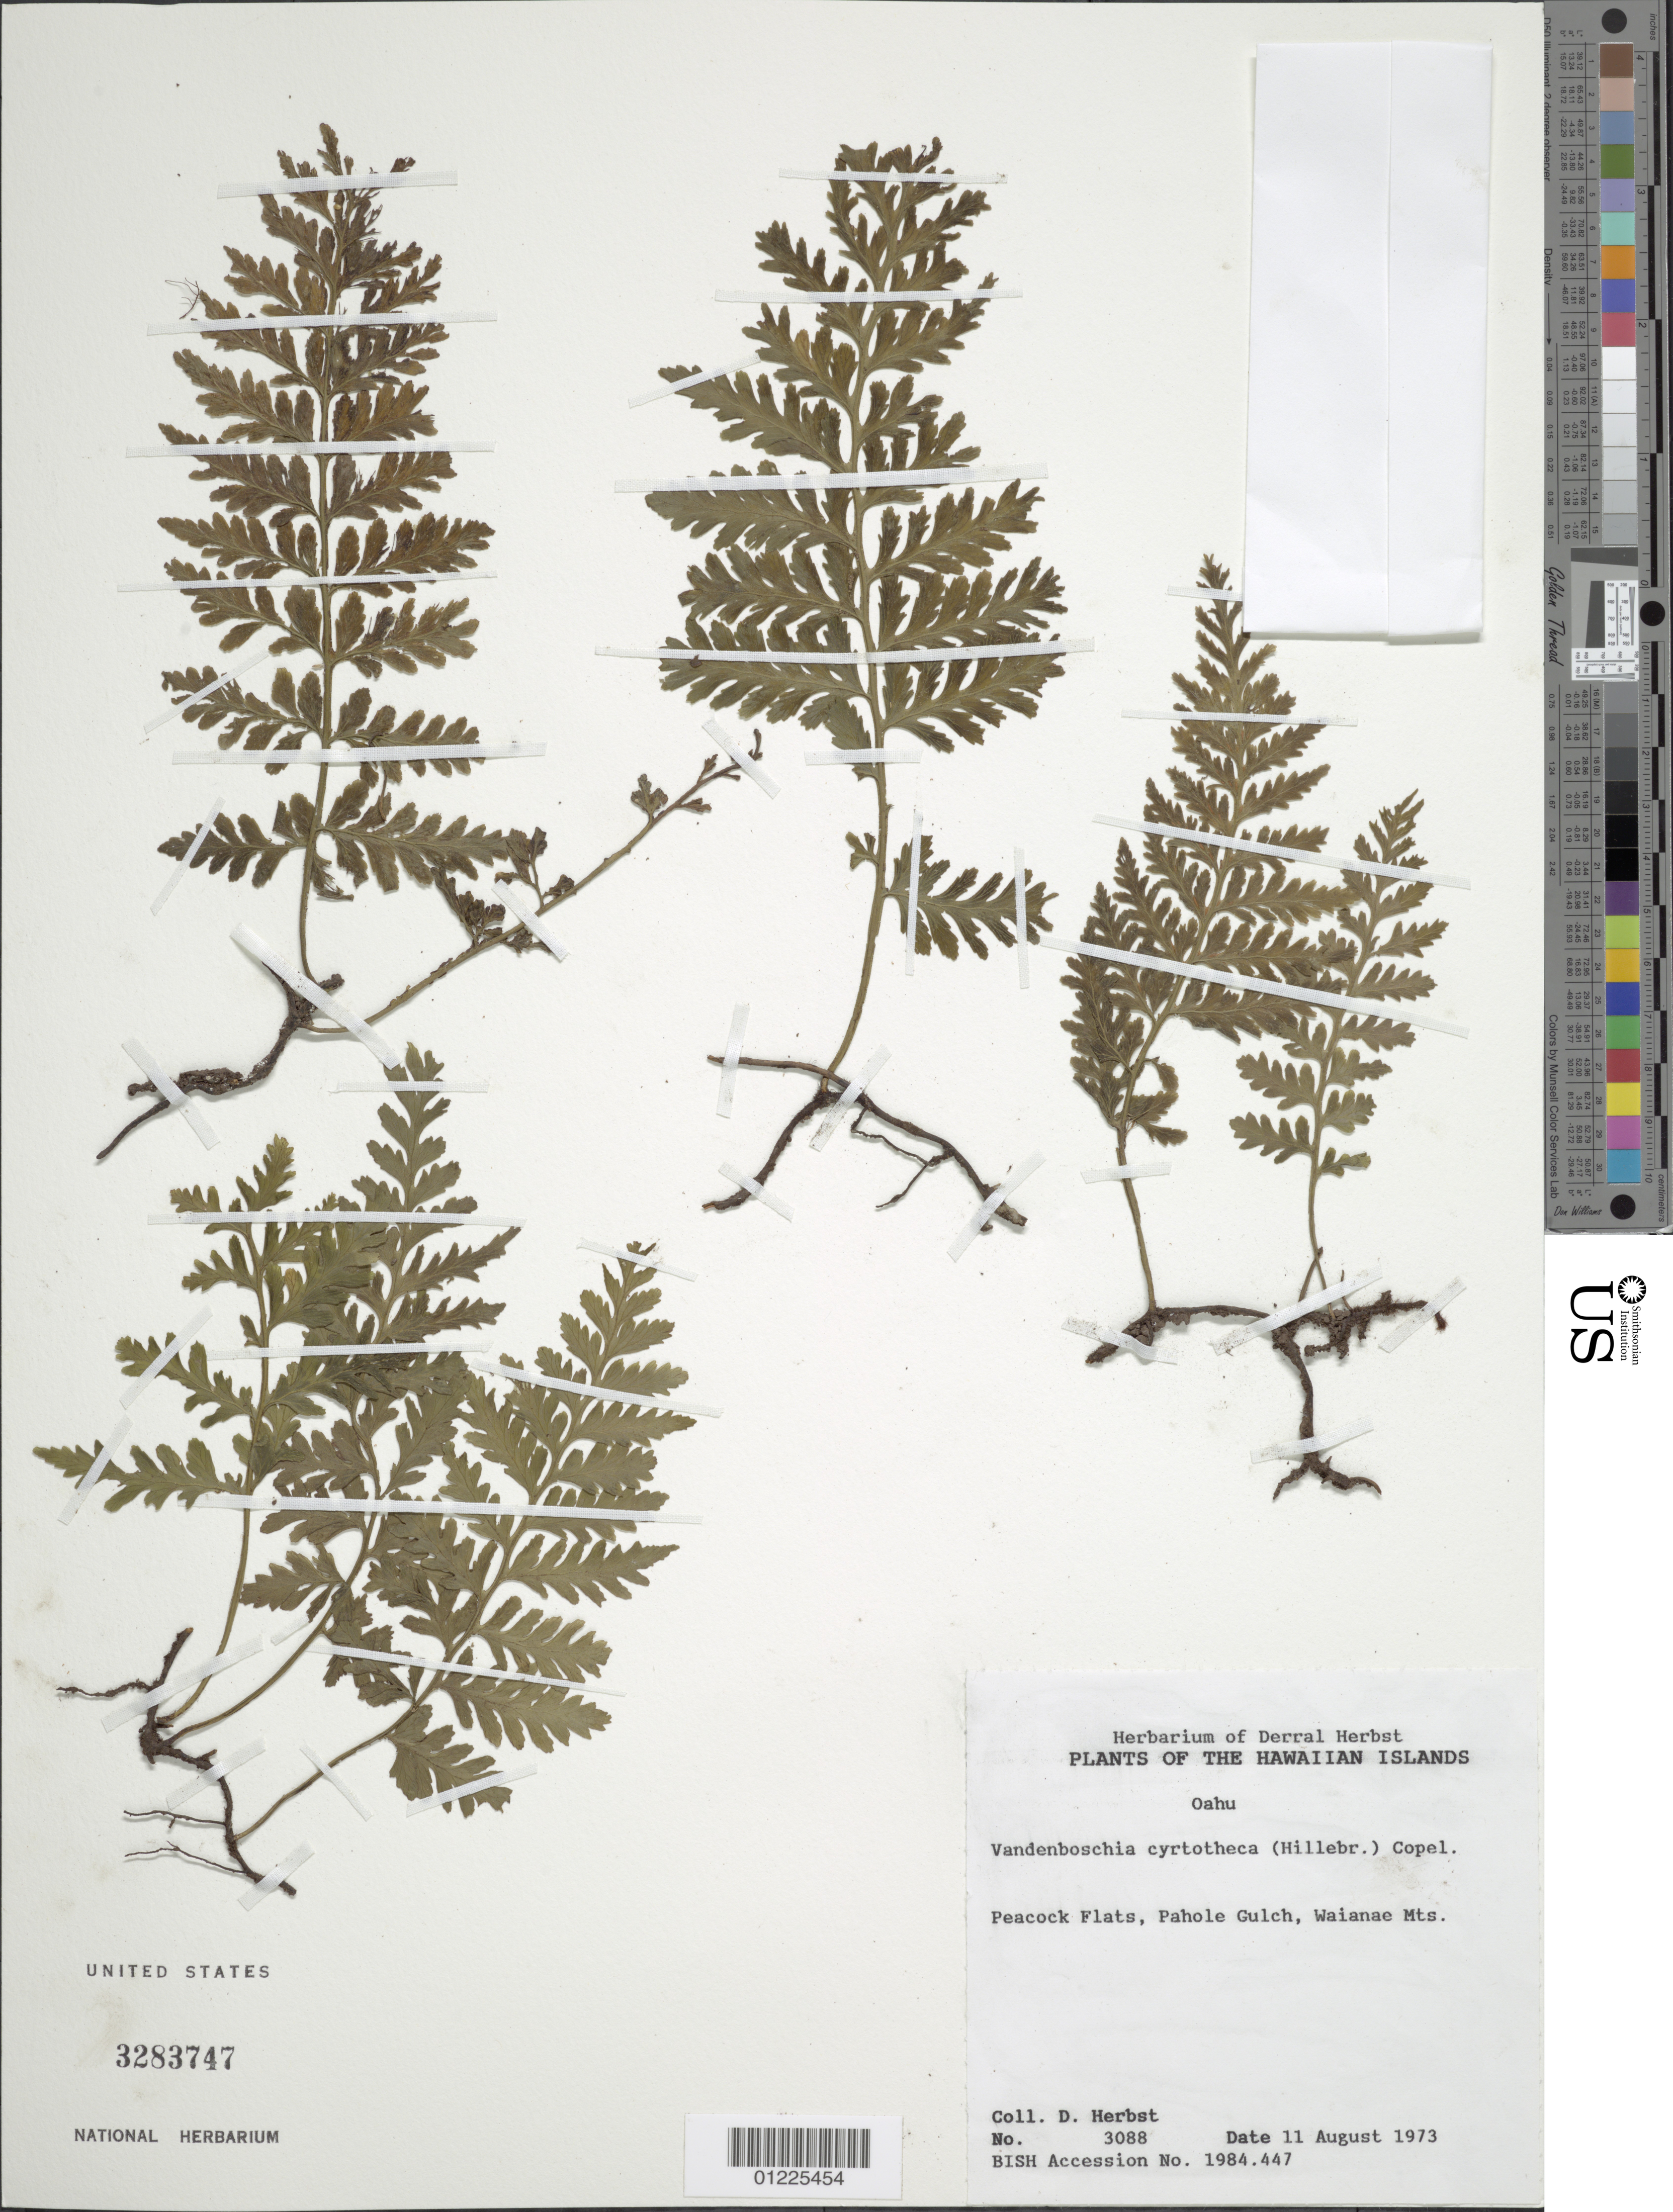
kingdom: Plantae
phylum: Tracheophyta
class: Polypodiopsida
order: Hymenophyllales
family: Hymenophyllaceae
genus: Vandenboschia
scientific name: Vandenboschia cyrtotheca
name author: Copel.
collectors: D. R. Herbst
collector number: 3088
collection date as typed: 11 Aug 1973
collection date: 1973-08-11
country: United States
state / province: Hawaii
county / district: Honolulu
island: Oahu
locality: Peacock Flats, Pahole Gulch, Waianae Mts.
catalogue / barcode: US 3283747